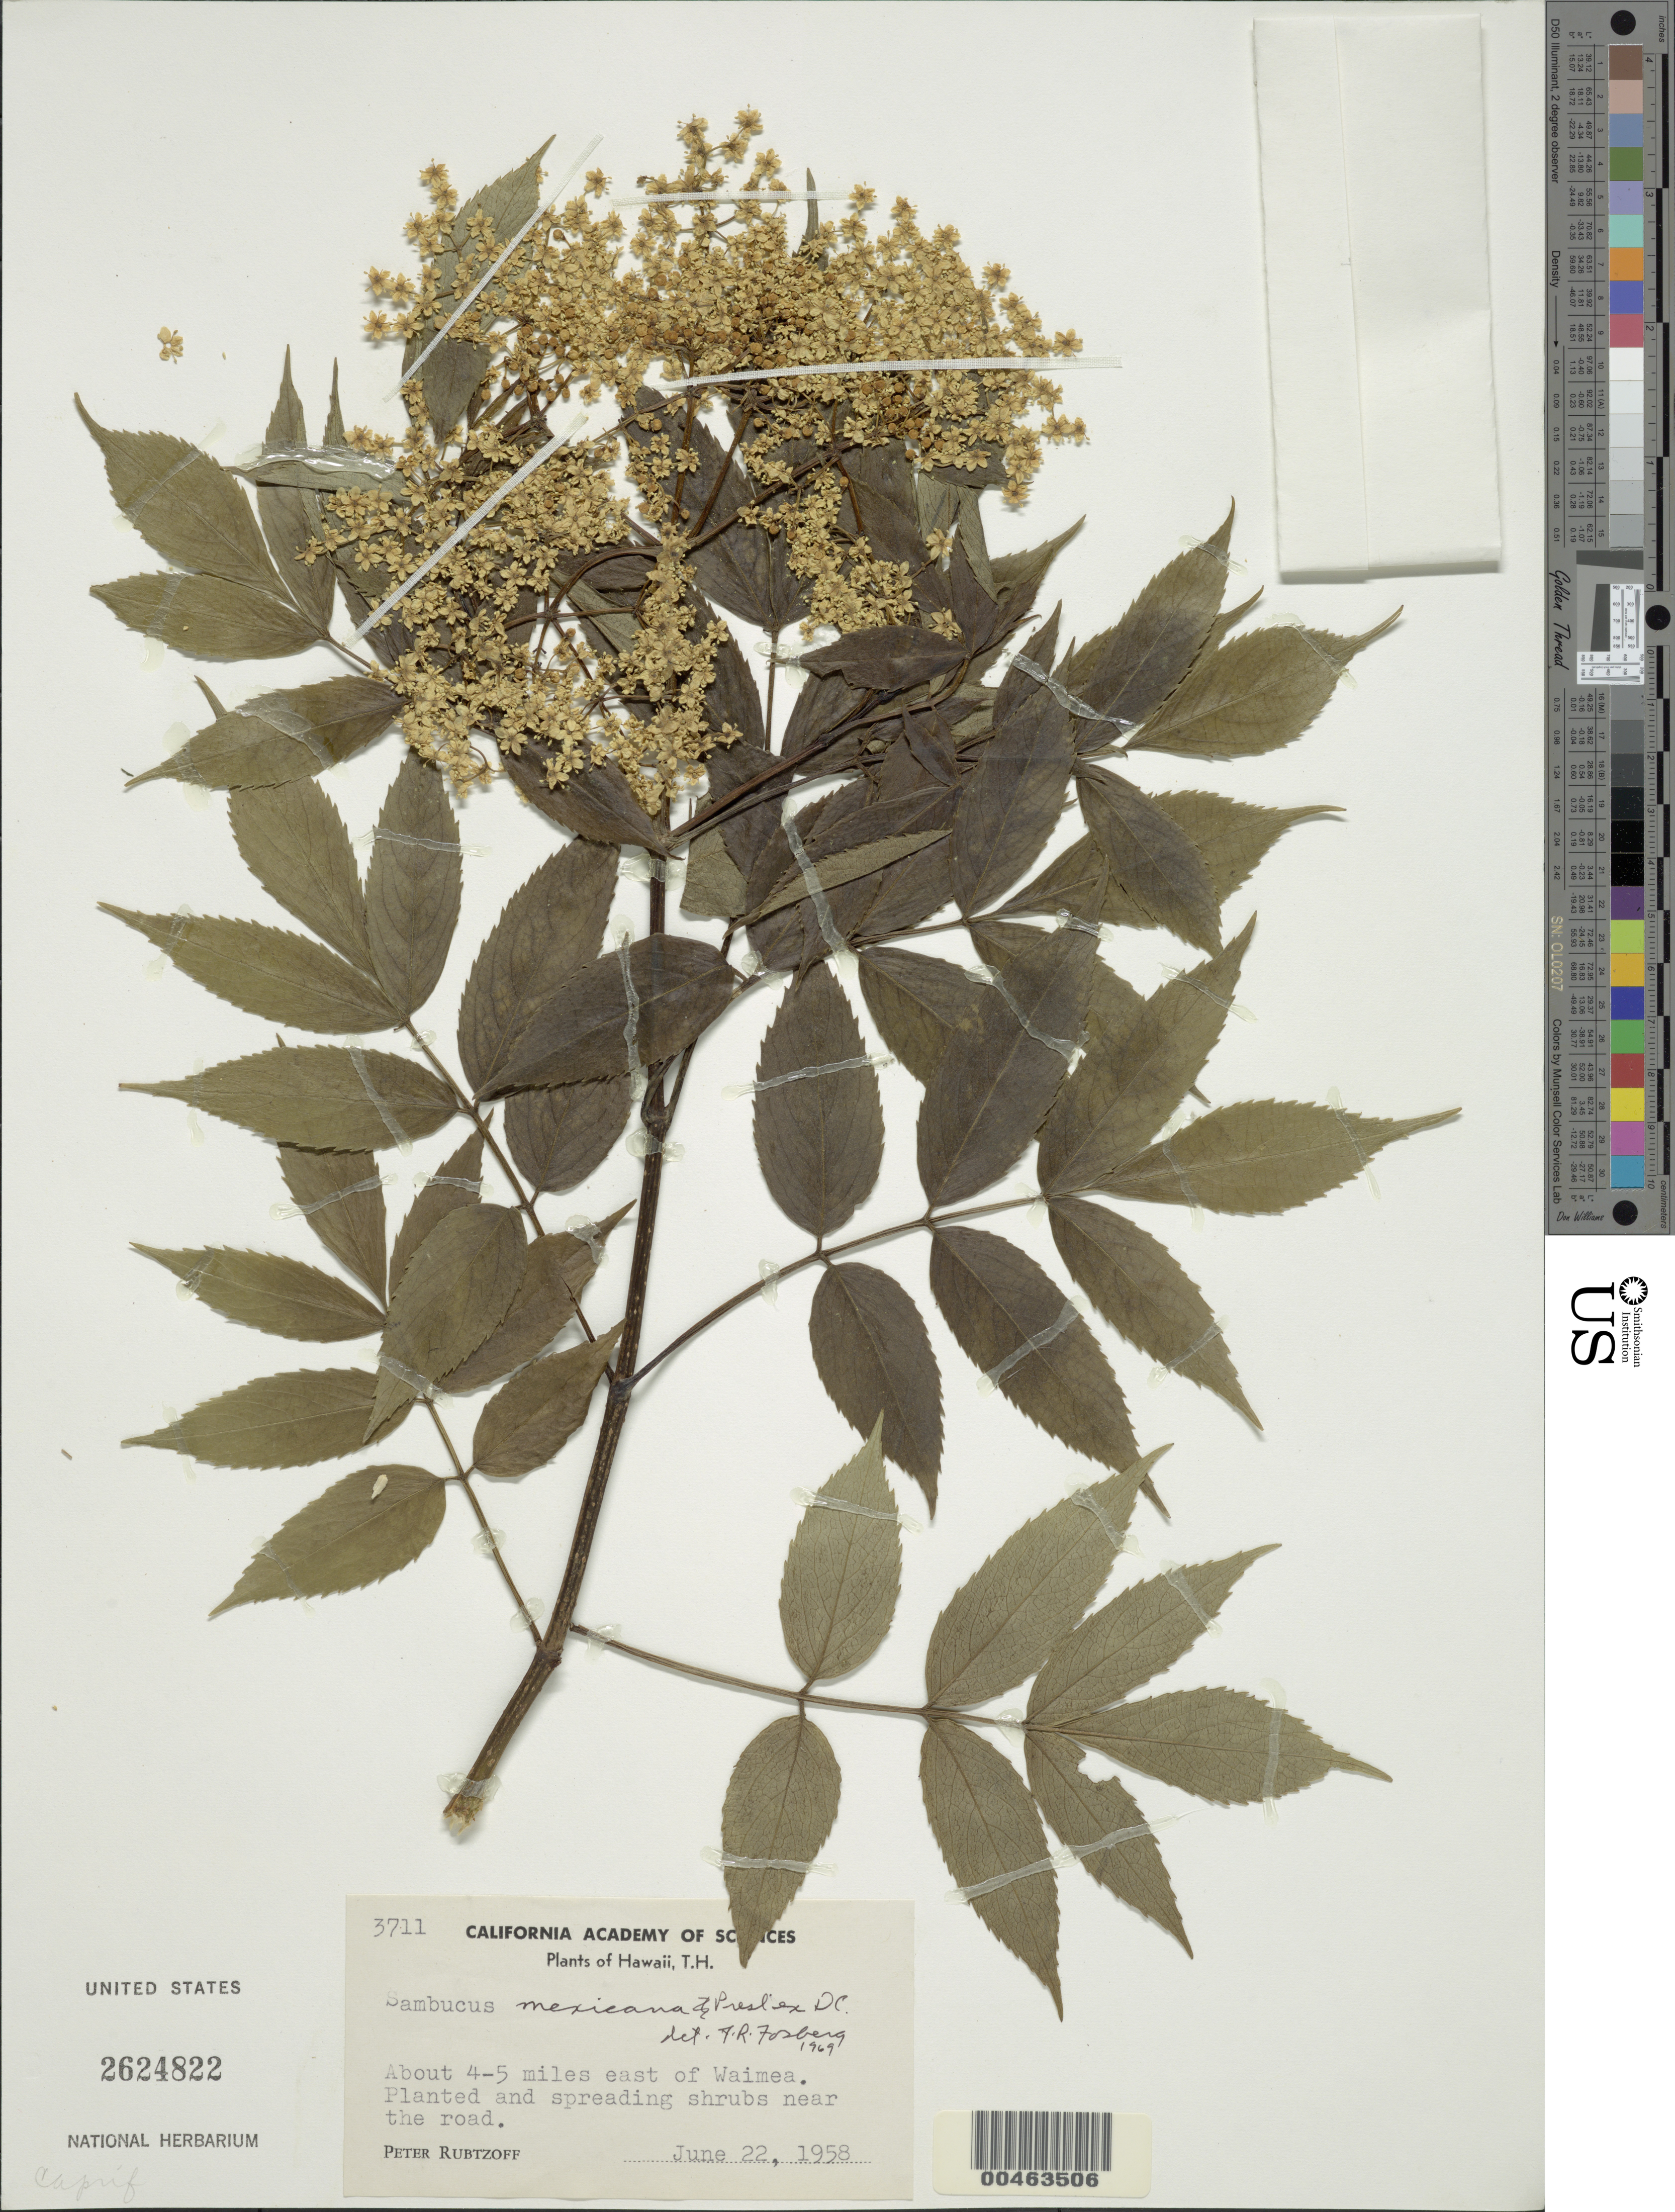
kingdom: Plantae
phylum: Tracheophyta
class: Magnoliopsida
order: Dipsacales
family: Viburnaceae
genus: Sambucus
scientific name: Sambucus canadensis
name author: L.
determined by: Whittemore, A. T.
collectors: P. Rubtzoff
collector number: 3711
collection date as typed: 22 Jun 1958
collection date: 1958-06-22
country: United States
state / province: Hawaii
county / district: Honolulu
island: Oahu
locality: About 4-5 miles east of Waimea. Planted near the road.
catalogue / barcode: US 2624822